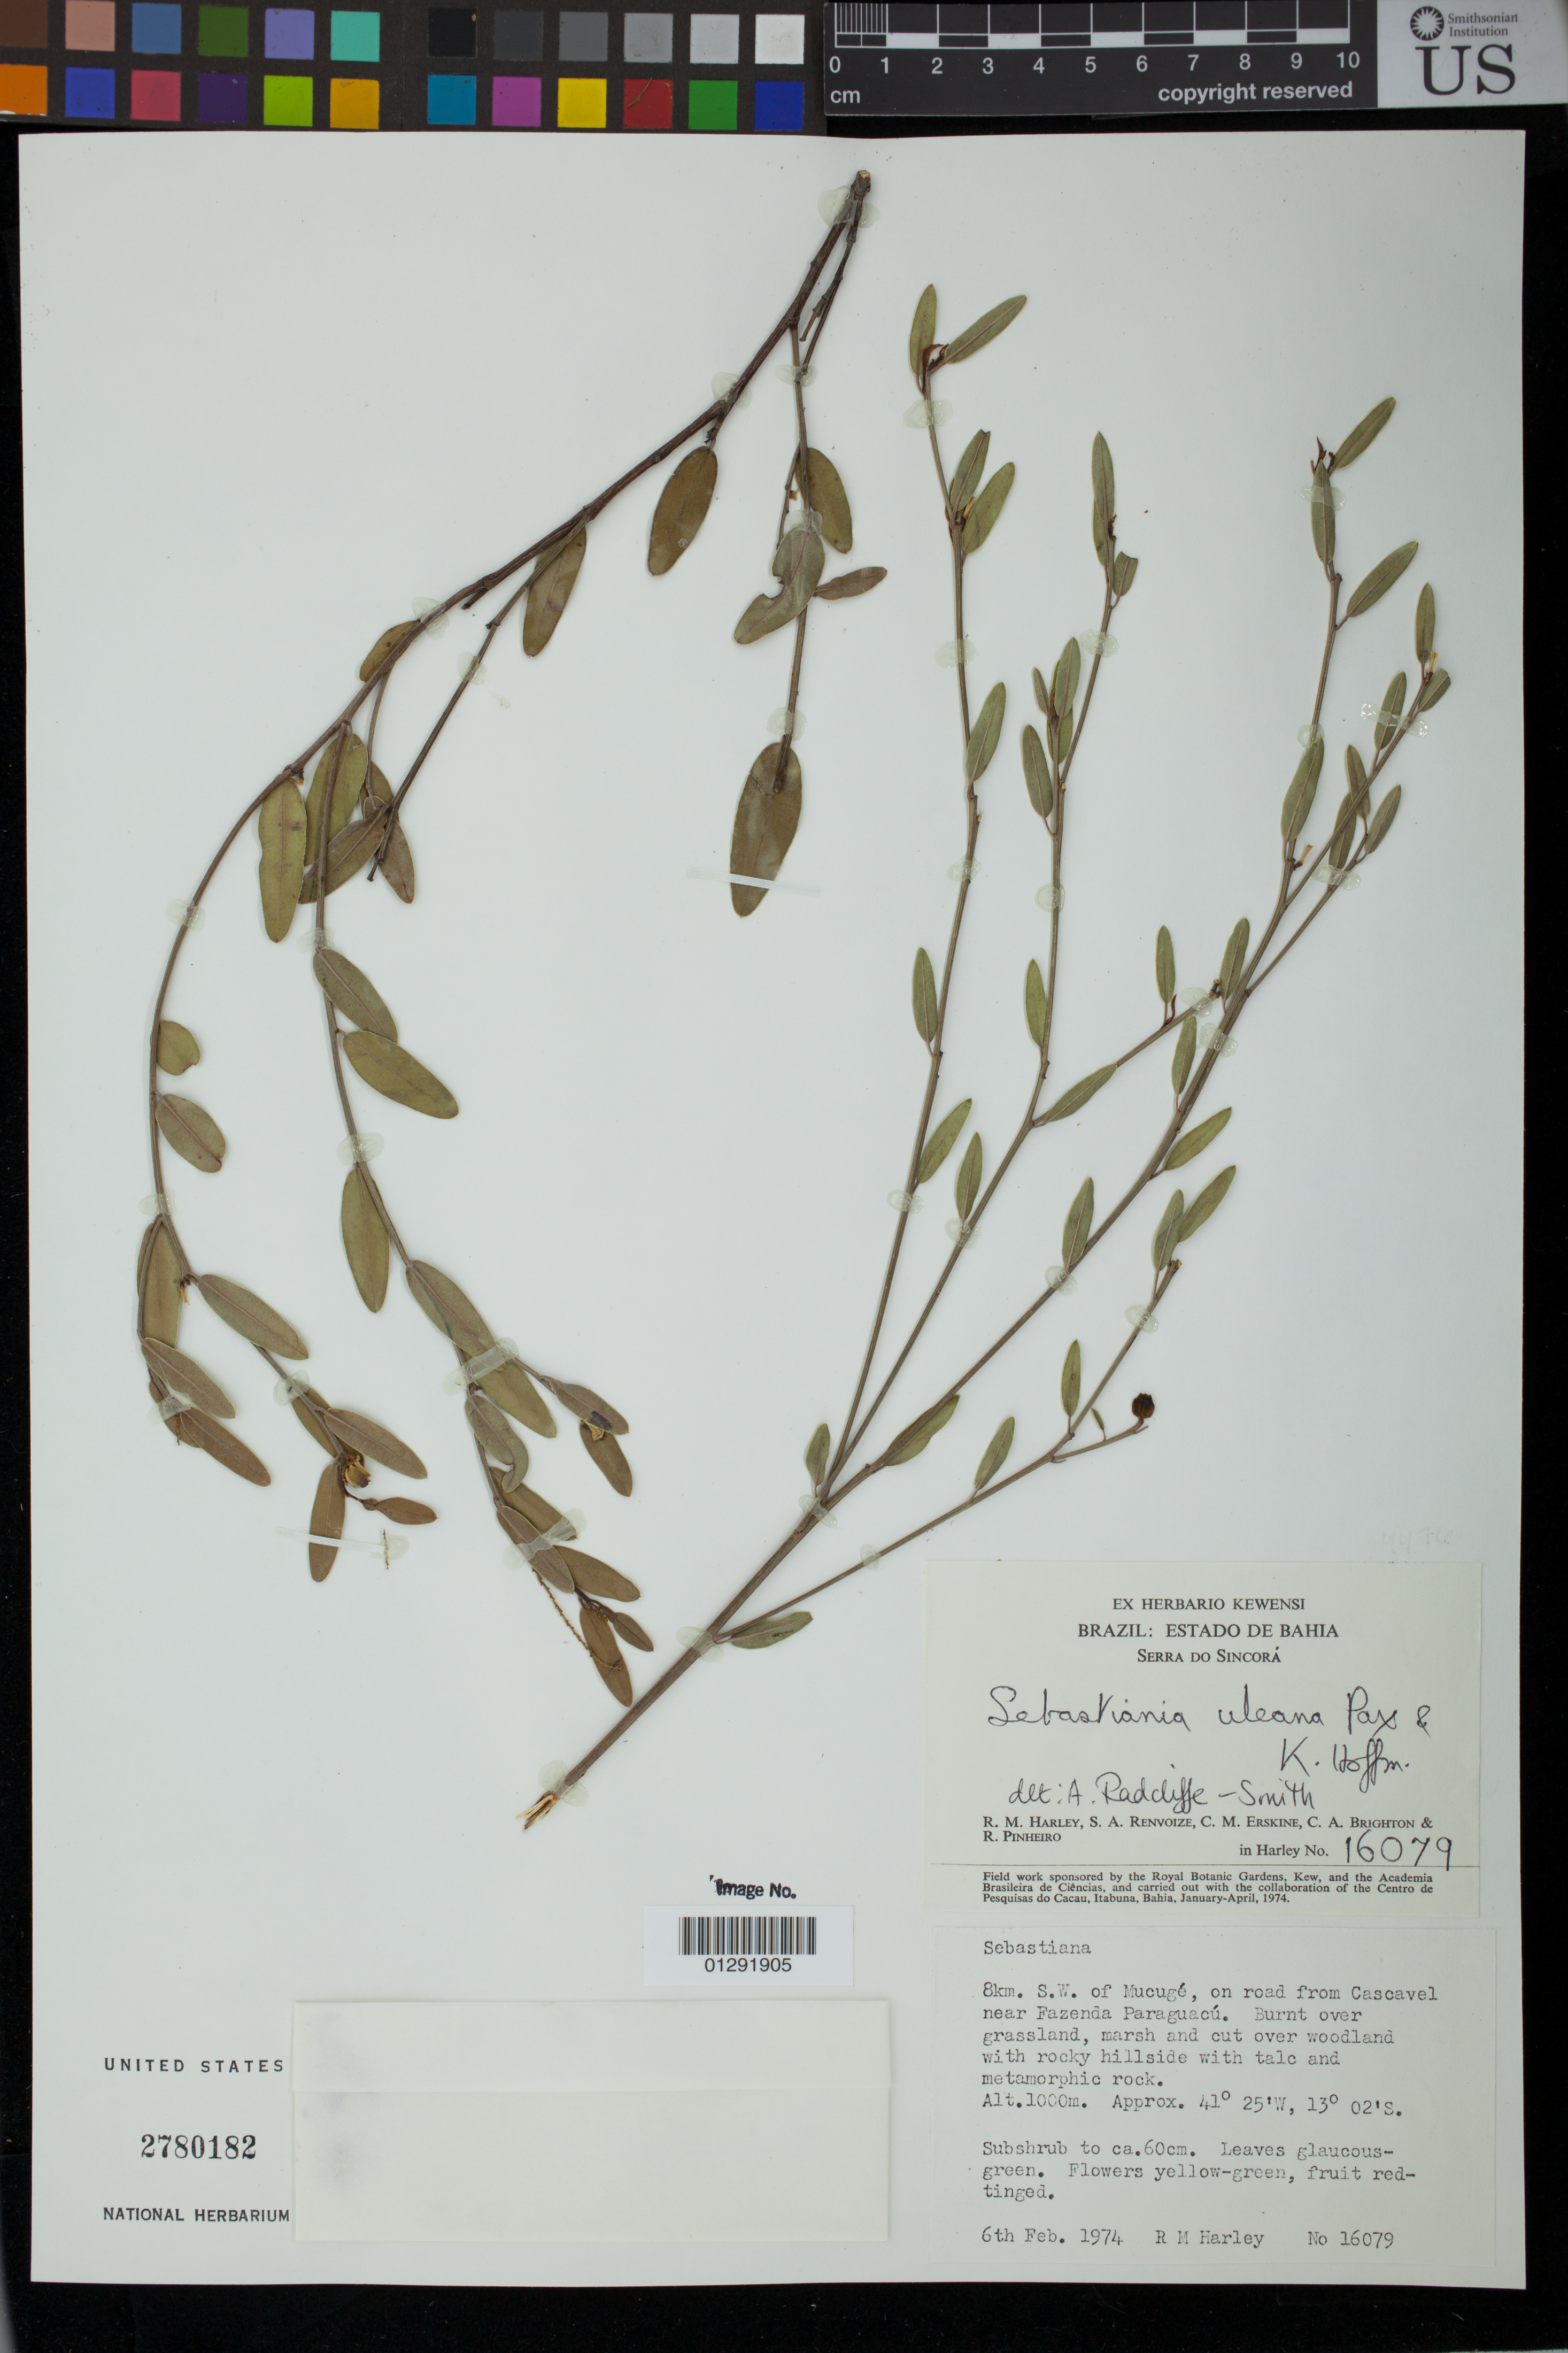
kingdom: Plantae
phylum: Tracheophyta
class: Magnoliopsida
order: Malpighiales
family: Euphorbiaceae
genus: Sebastiania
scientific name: Sebastiania uleana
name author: Pax & K. Hoffm.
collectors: R. M. Harley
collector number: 16079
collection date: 1974-02-06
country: Brazil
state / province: Bahia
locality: Serra do Sincora: 8km. S.W. of Mucuge, on road from Cascavel near Fazenda Paraguacu.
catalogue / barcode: US 2780182